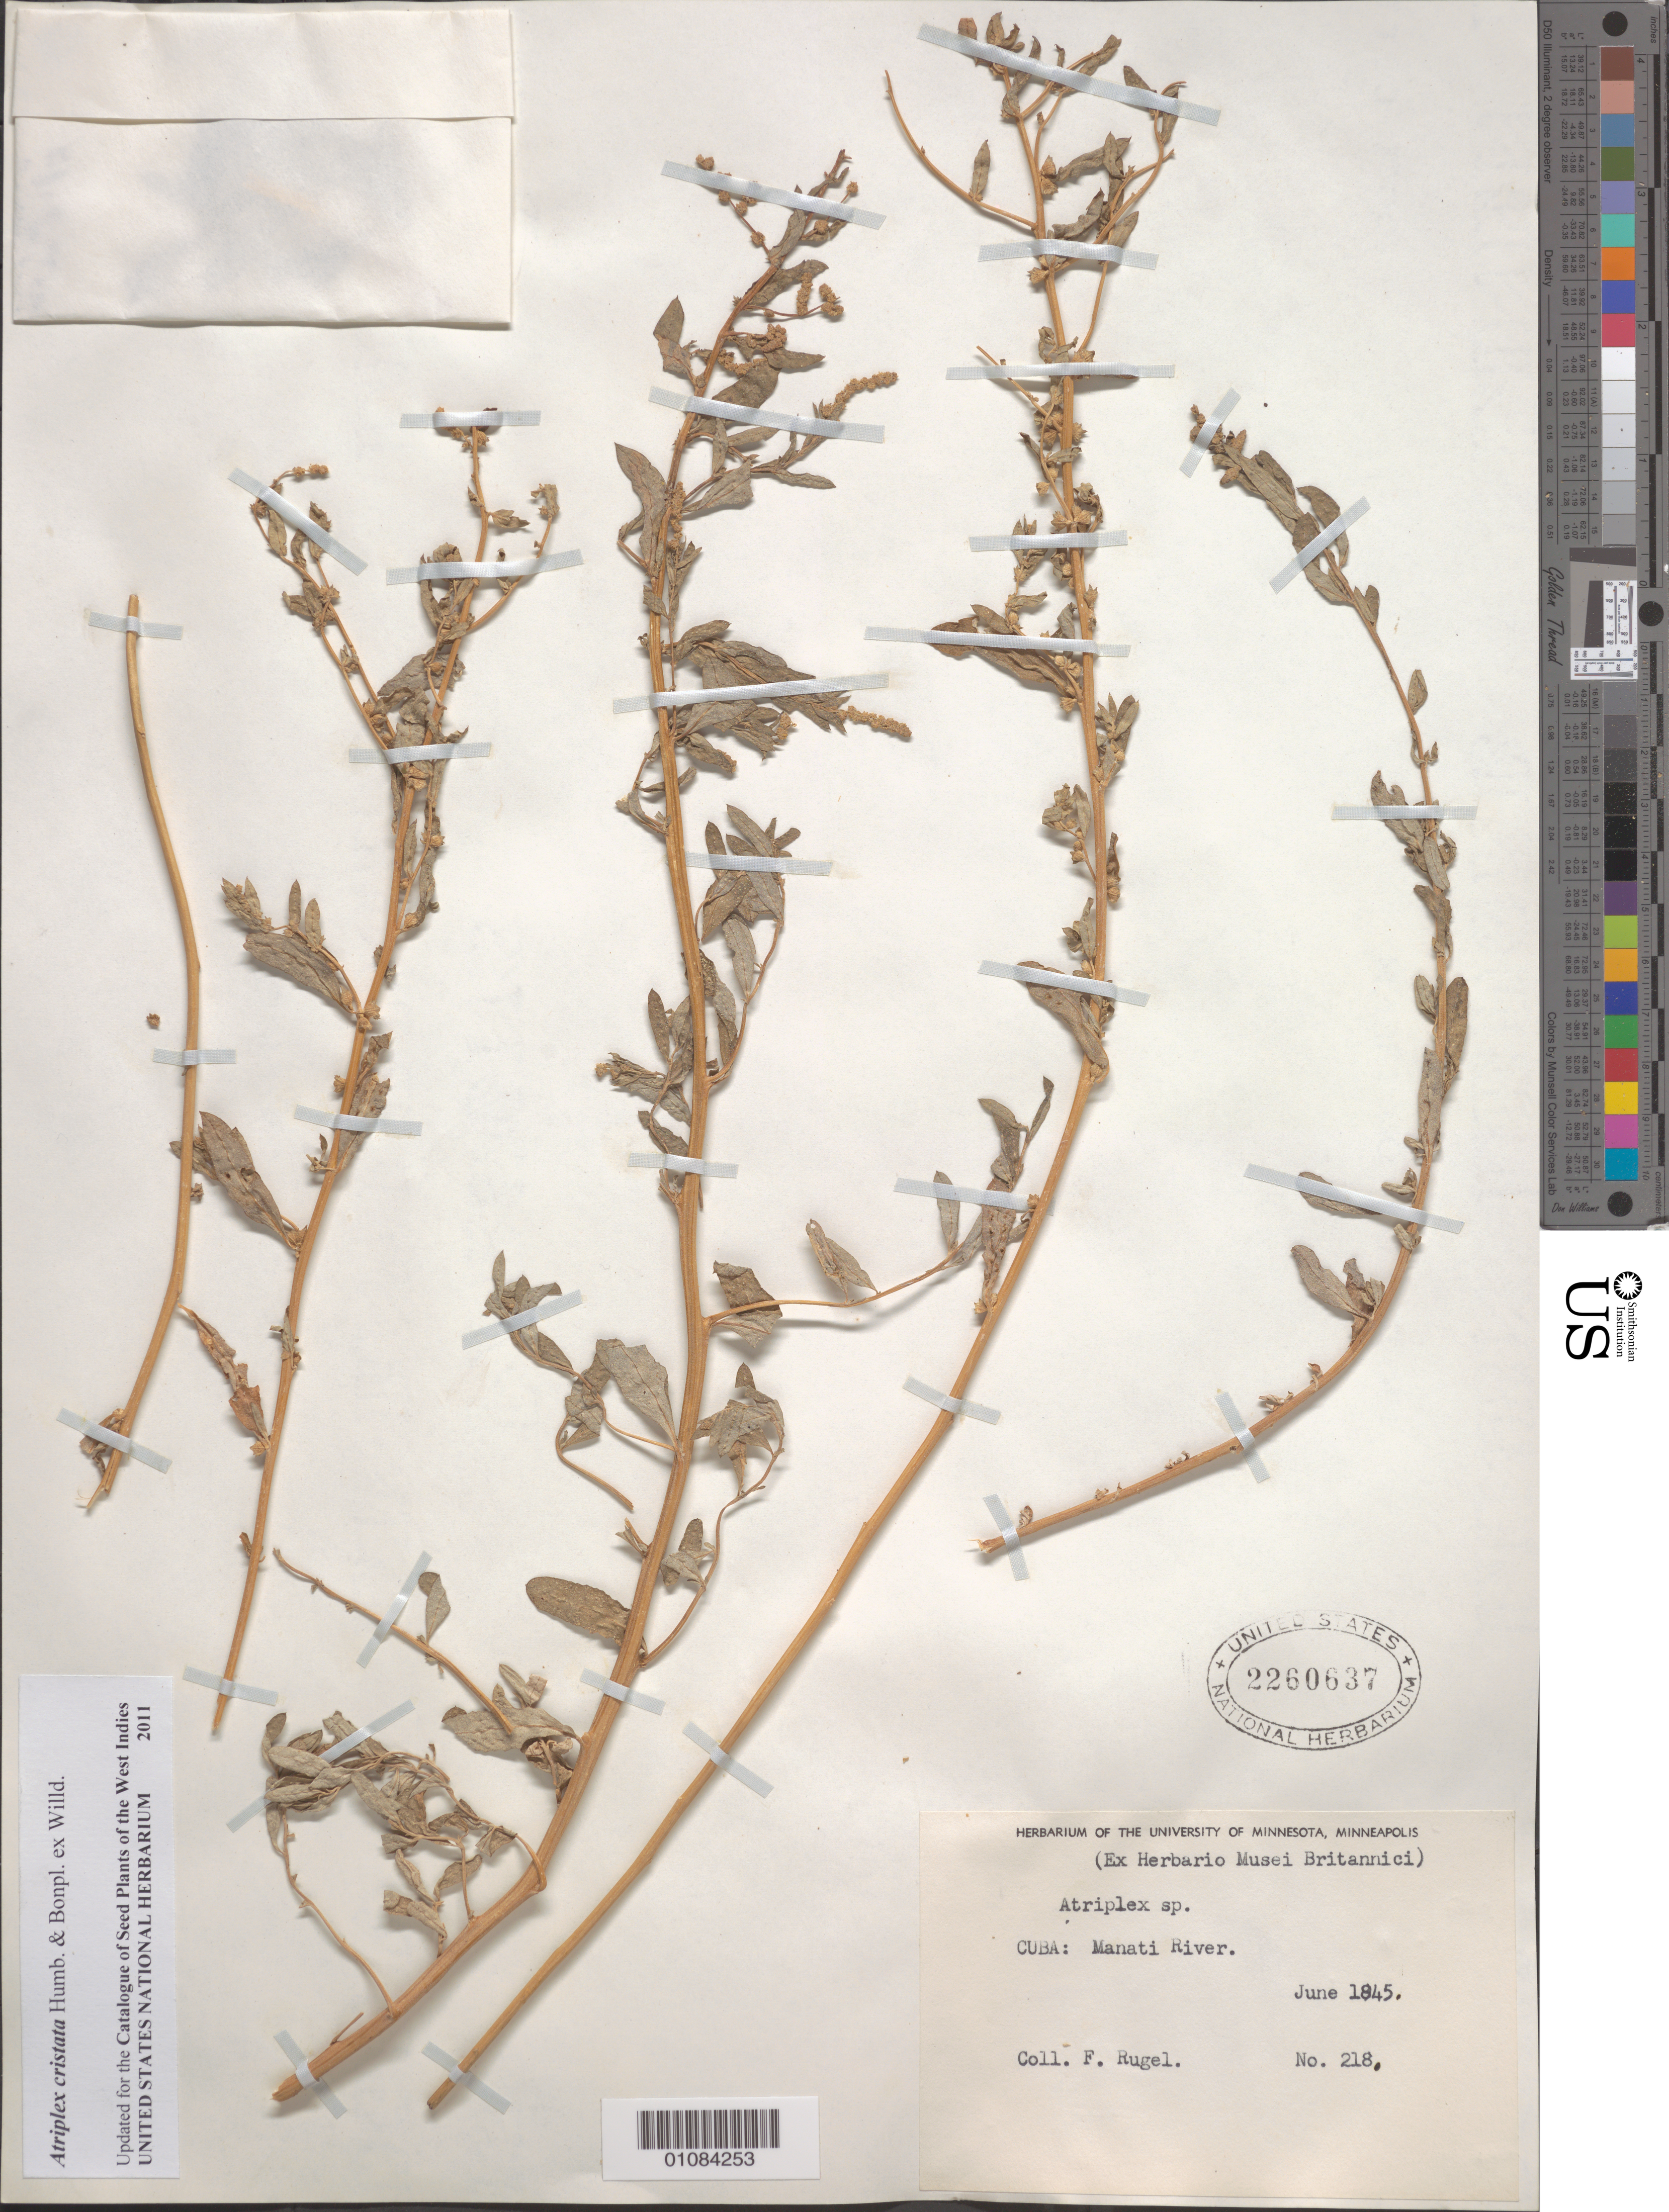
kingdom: Plantae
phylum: Tracheophyta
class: Magnoliopsida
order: Caryophyllales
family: Amaranthaceae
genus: Atriplex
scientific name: Atriplex cristata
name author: Humb. & Bonpl. ex Willd.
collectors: F. Rugel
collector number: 218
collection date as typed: Jun 1945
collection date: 1945-06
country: Cuba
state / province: Las Tunas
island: Cuba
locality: Manati River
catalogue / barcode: US 2260637